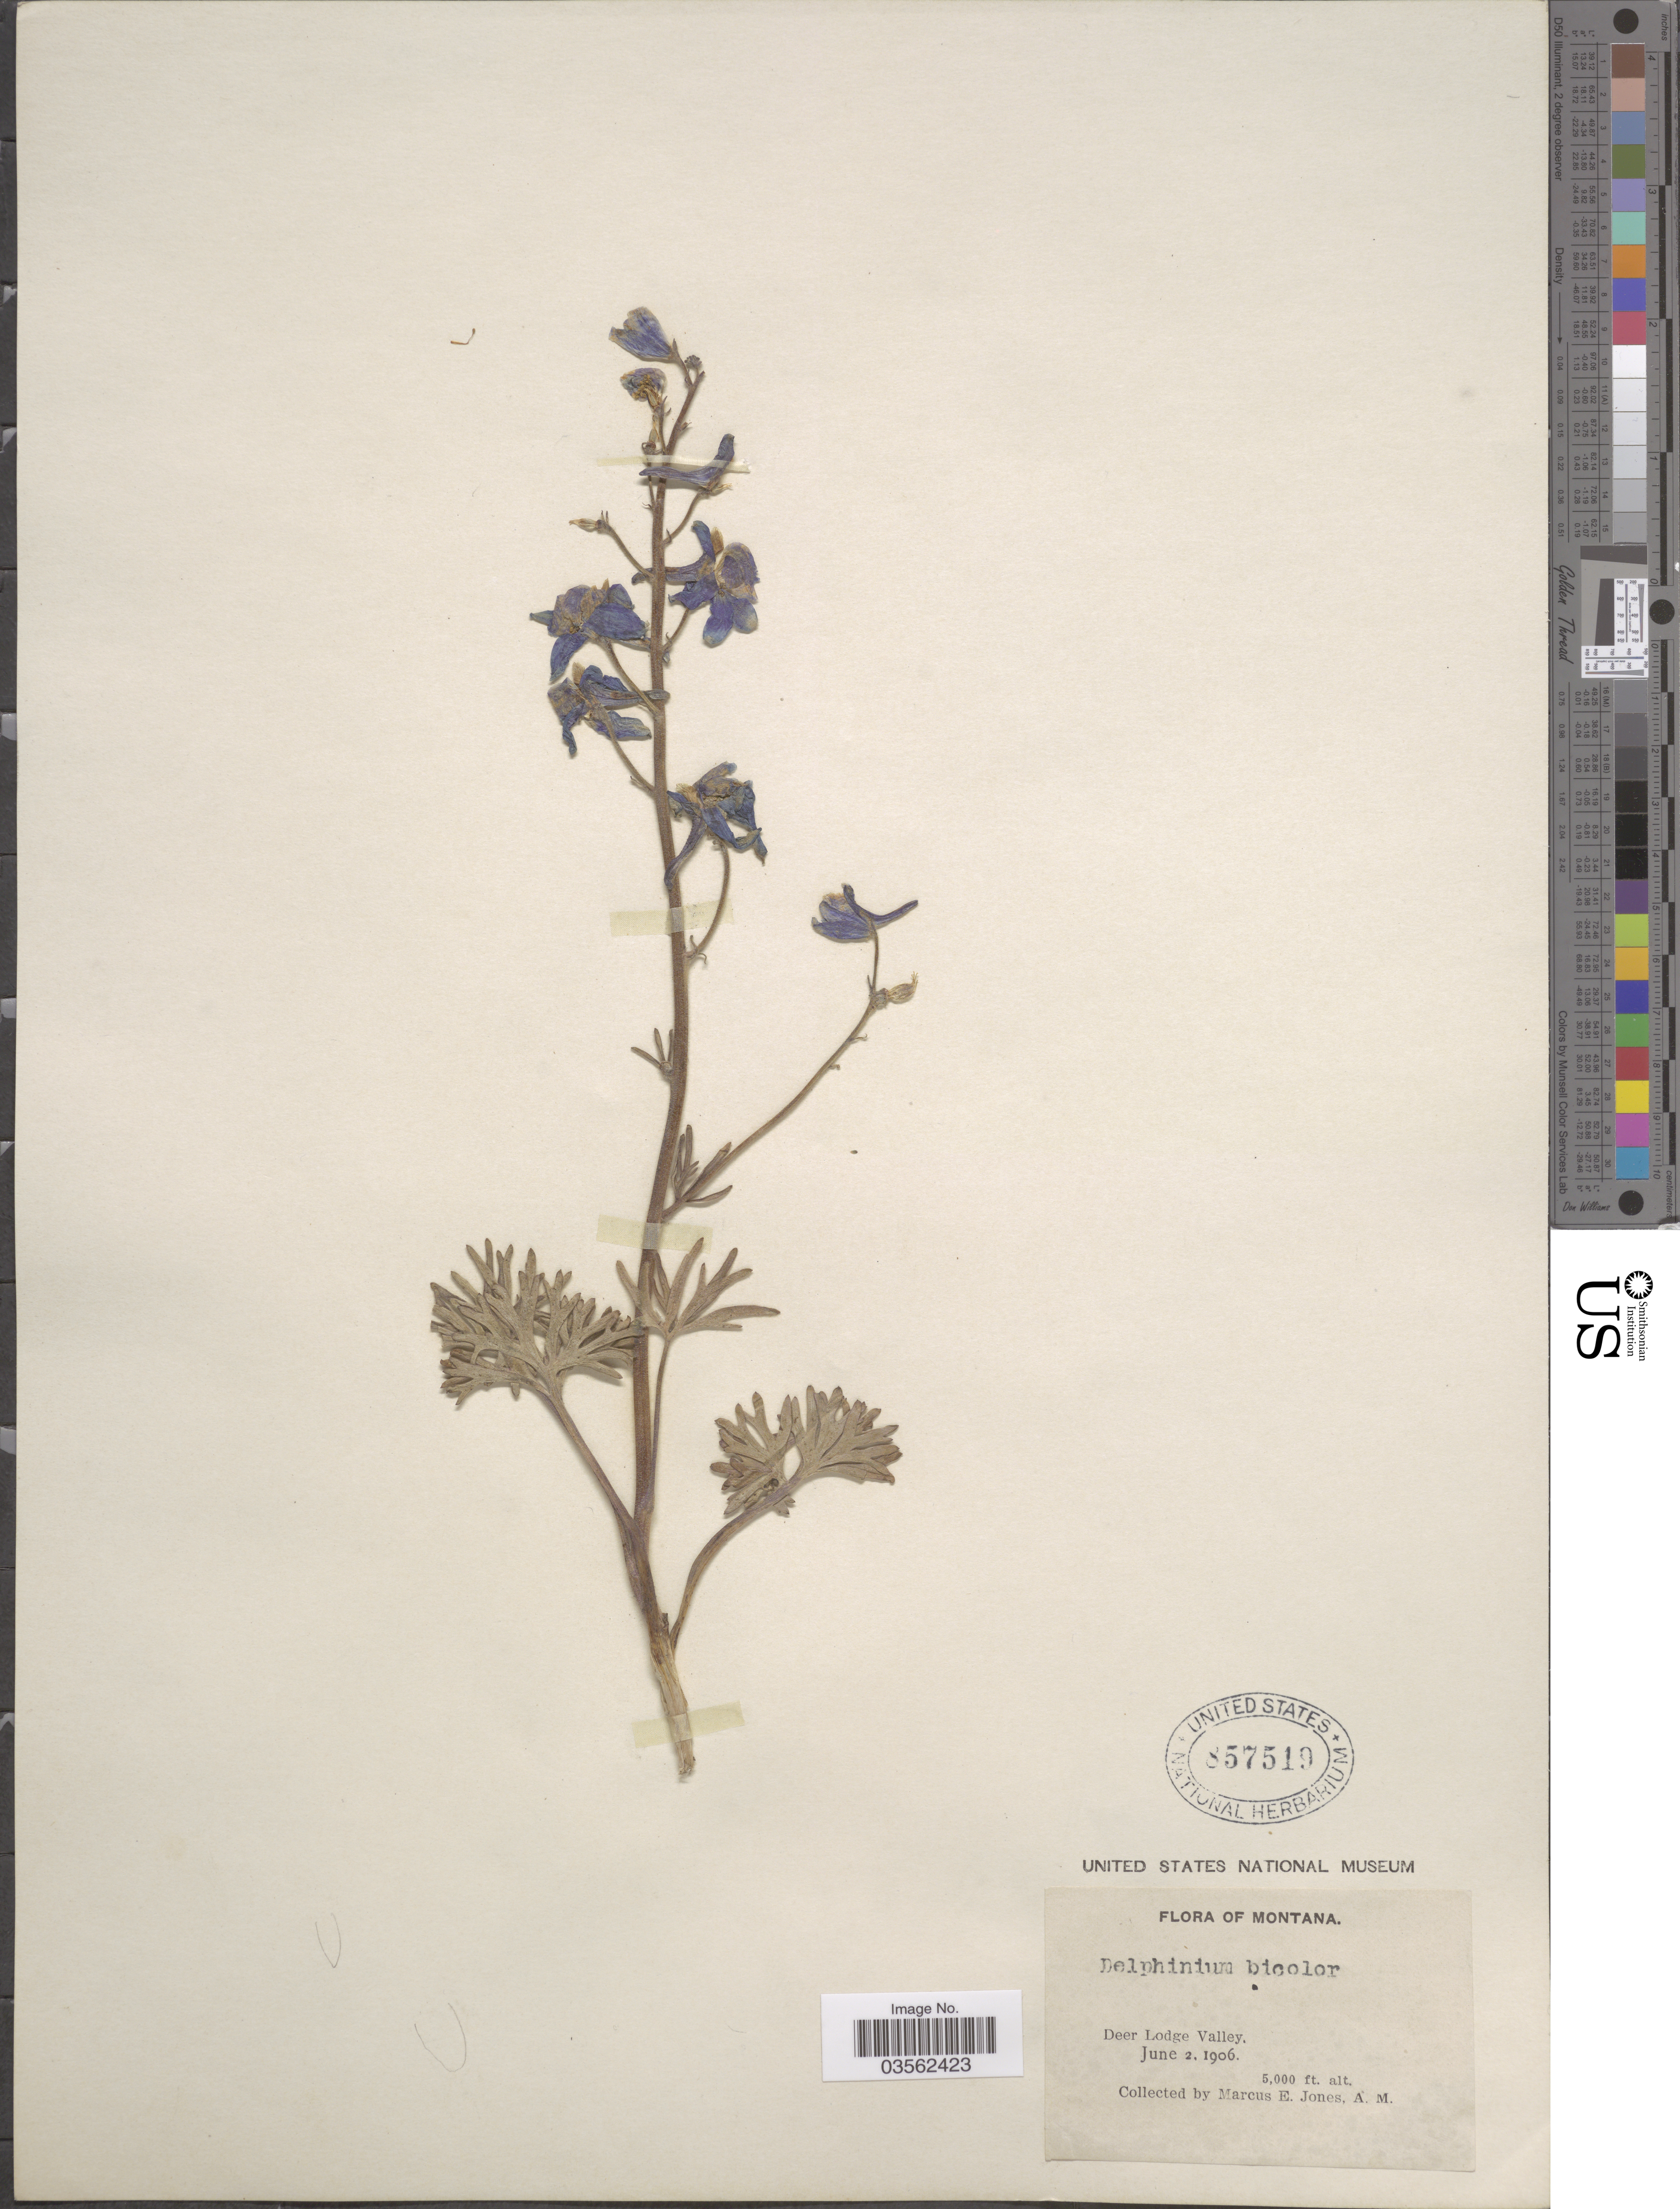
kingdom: Plantae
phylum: Tracheophyta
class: Magnoliopsida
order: Ranunculales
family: Ranunculaceae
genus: Delphinium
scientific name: Delphinium bicolor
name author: Nutt.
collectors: M. E. Jones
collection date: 1906-06-02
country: United States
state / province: Montana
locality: Deer Lodge Valley.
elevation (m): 1524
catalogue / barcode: US 857519